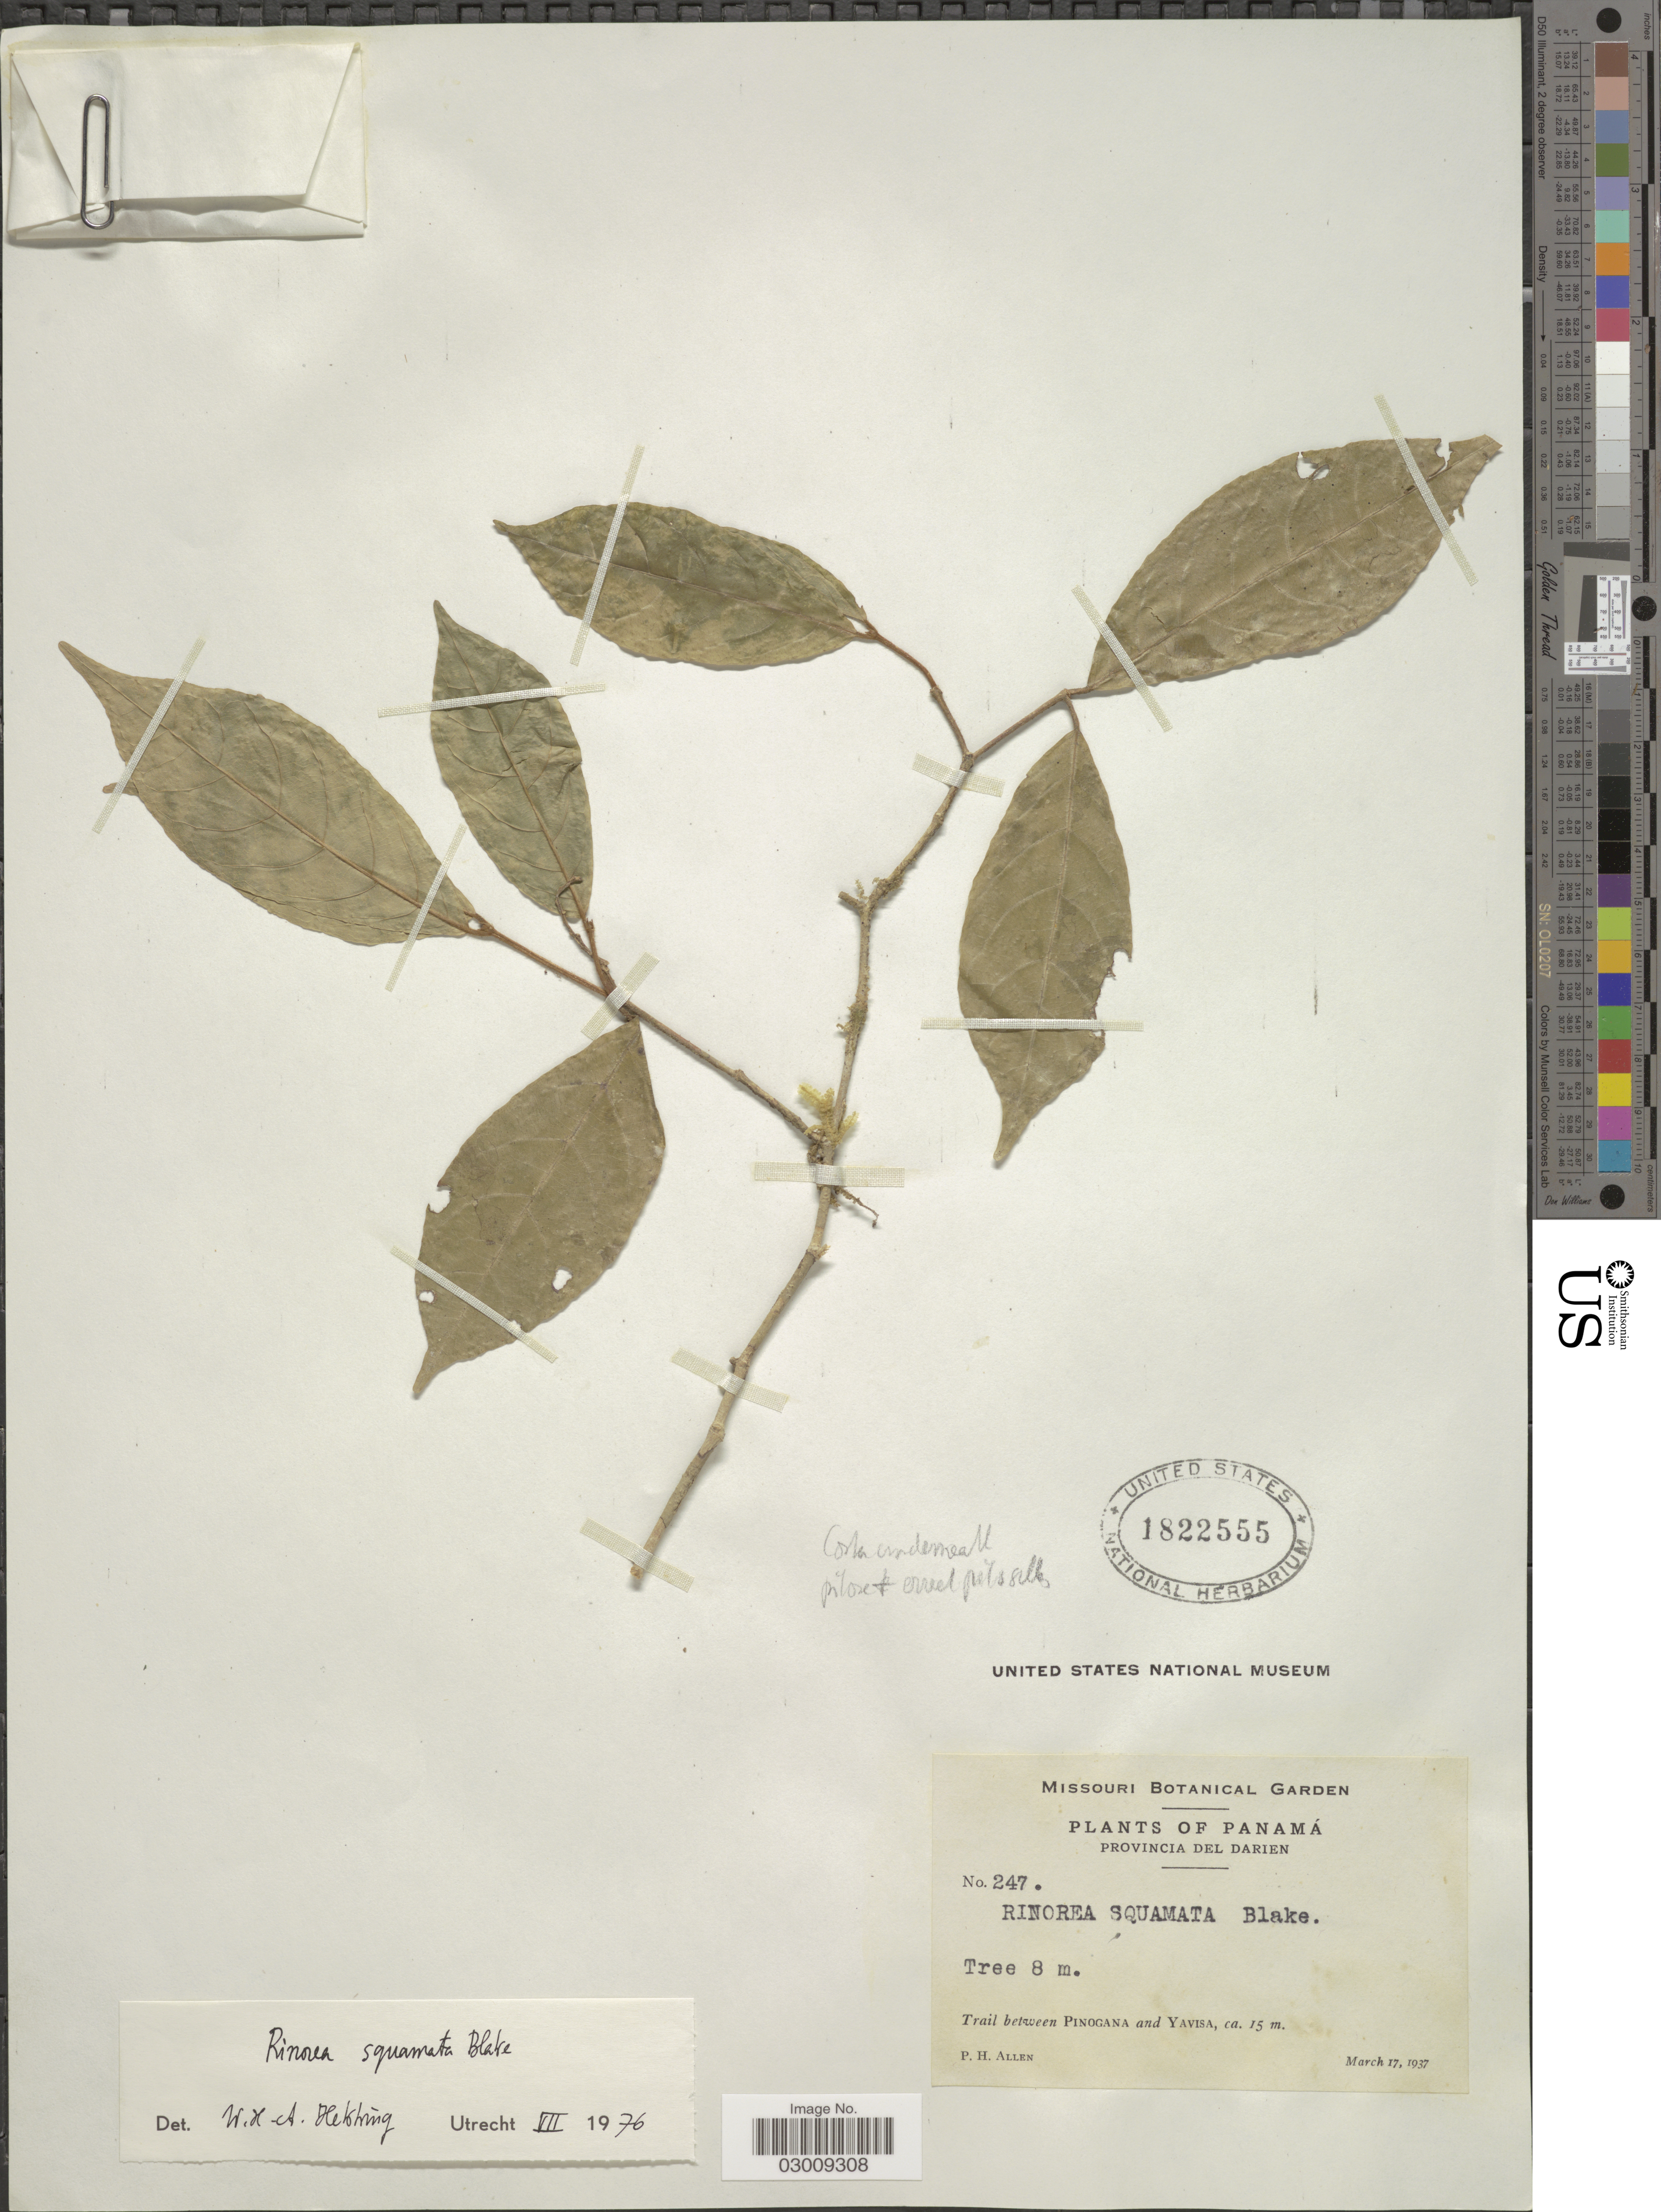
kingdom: Plantae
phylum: Tracheophyta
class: Magnoliopsida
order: Malpighiales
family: Violaceae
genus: Rinorea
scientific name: Rinorea squamata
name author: S.F. Blake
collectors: P. H. Allen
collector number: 247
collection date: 1937-03-17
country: Panama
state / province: Darién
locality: Trail between Pinogana and Yavisa.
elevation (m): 15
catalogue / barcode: US 1822555